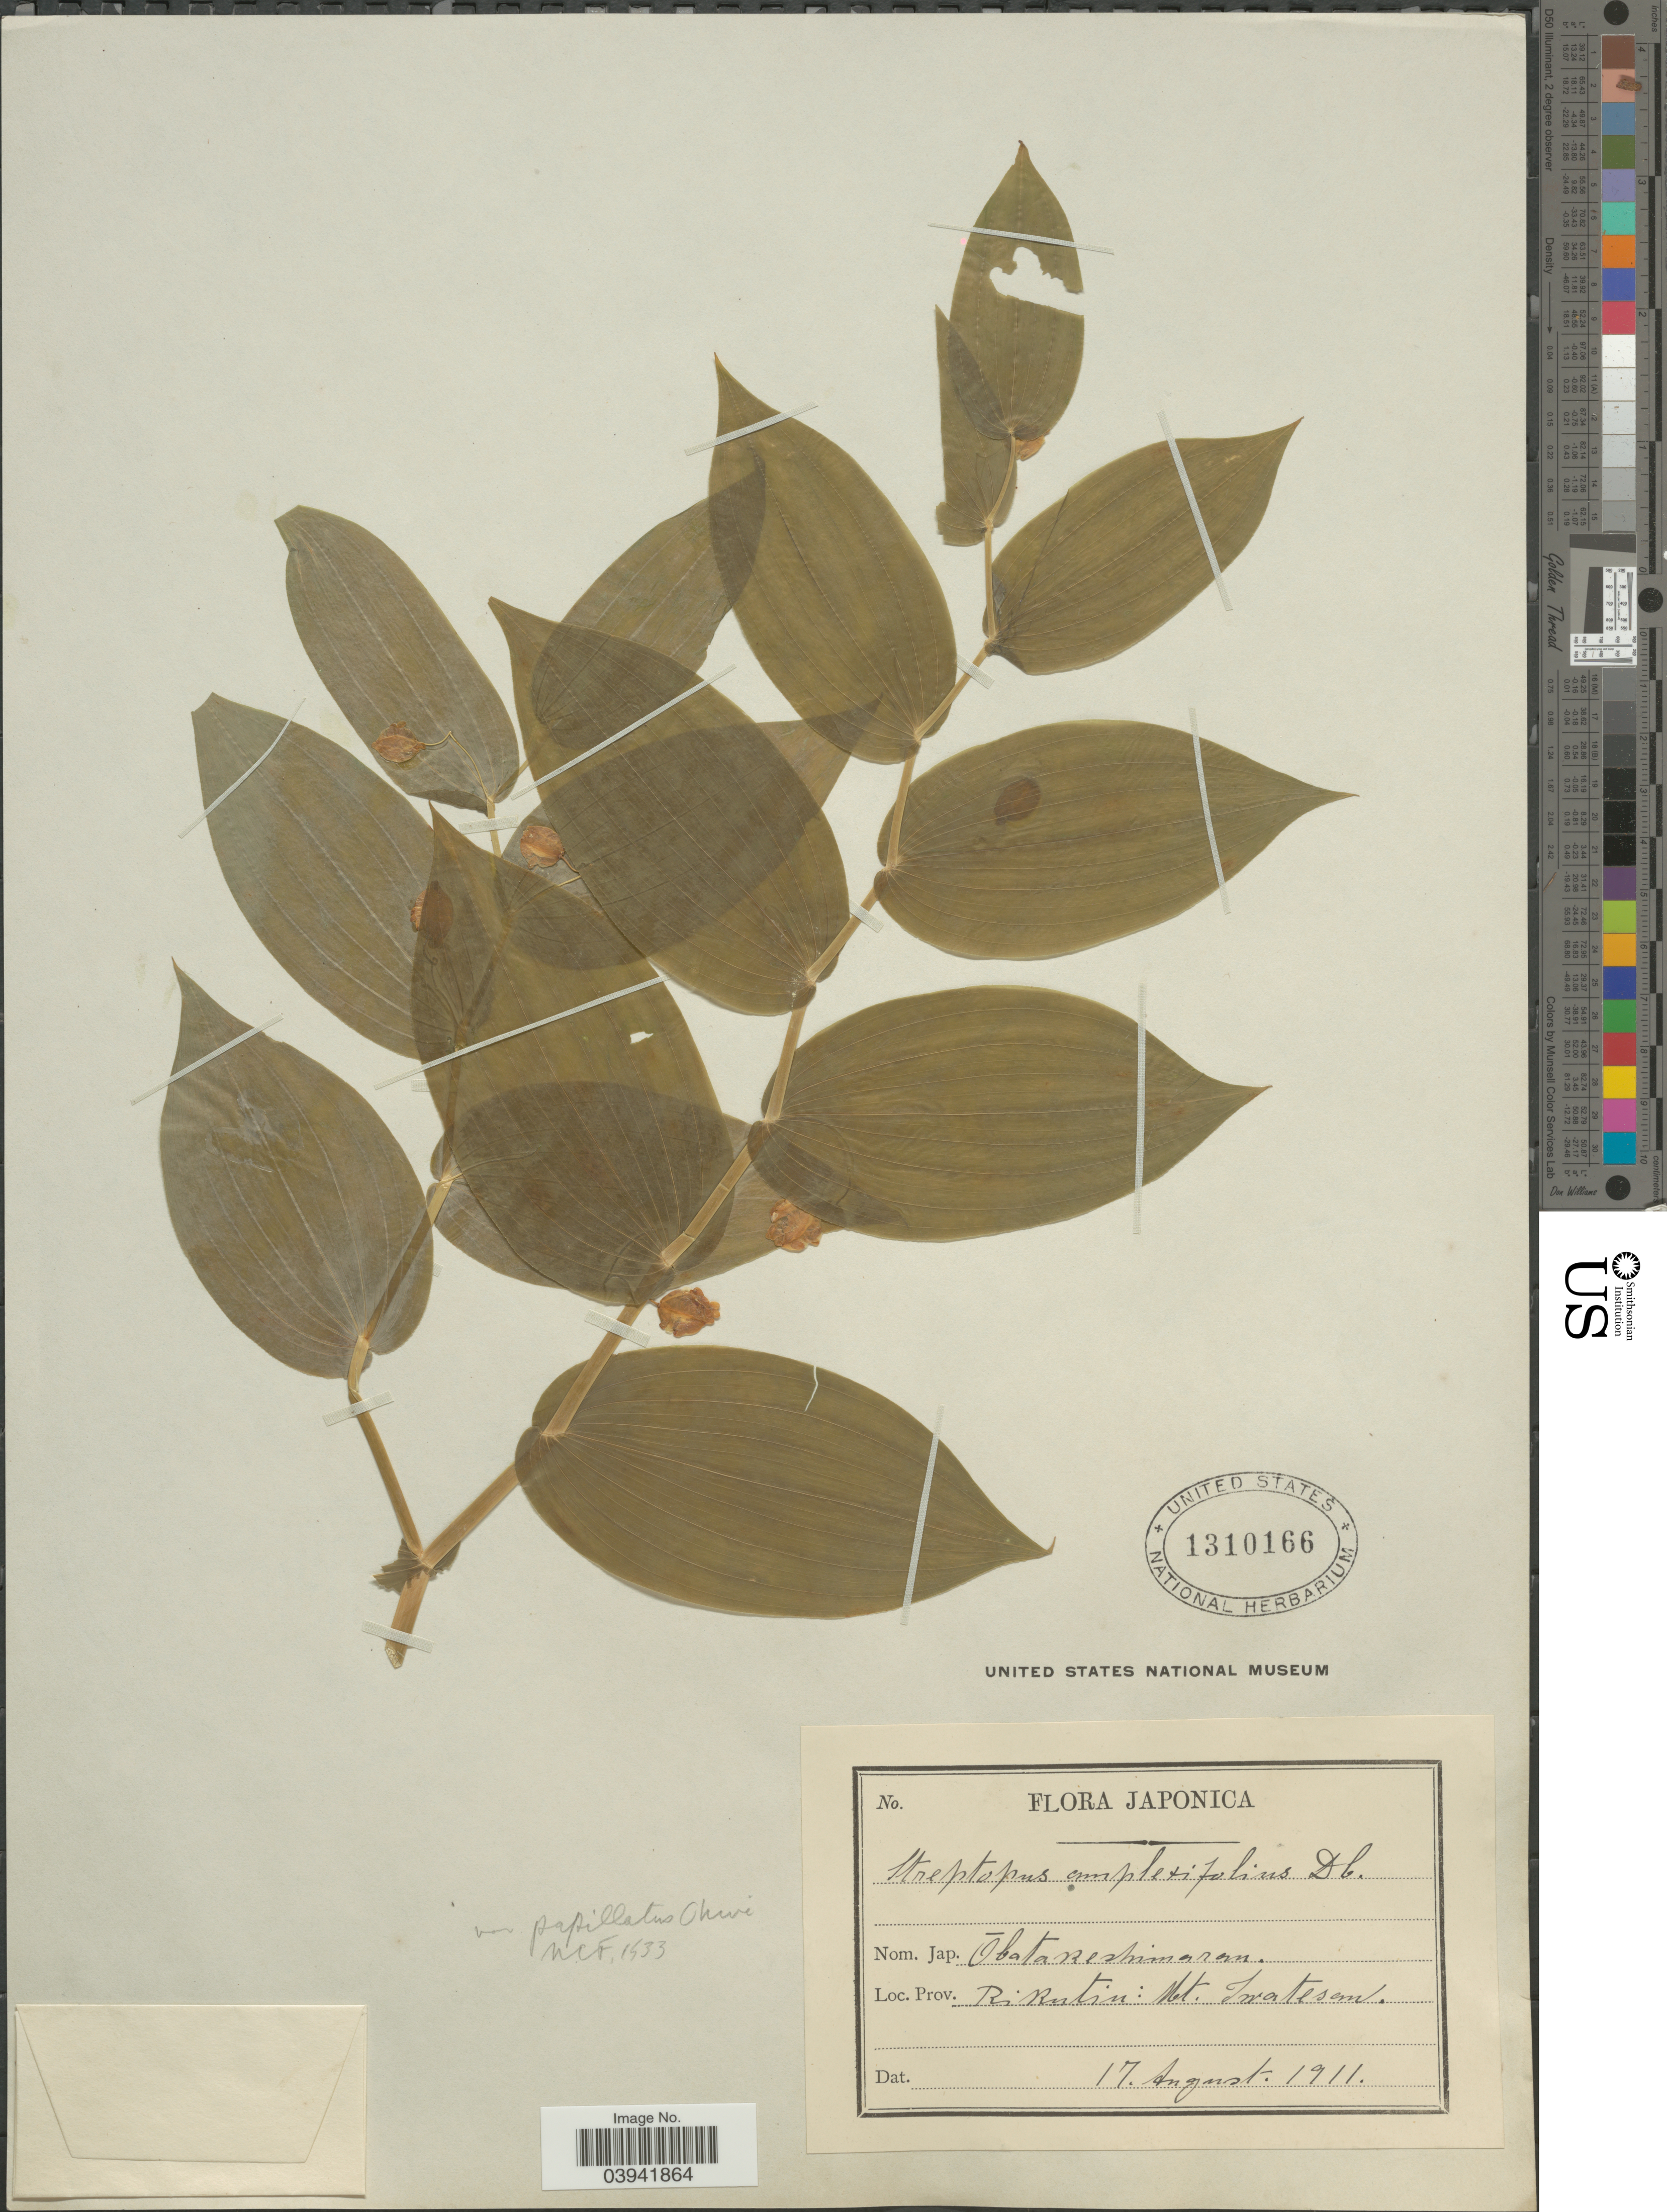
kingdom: Plantae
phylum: Tracheophyta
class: Liliopsida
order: Liliales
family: Liliaceae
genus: Streptopus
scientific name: Streptopus amplexifolius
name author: (L.) DC.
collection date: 1911-08-17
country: Japan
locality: Rikutin: Mt. Iwatesan.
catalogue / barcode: US 1310166